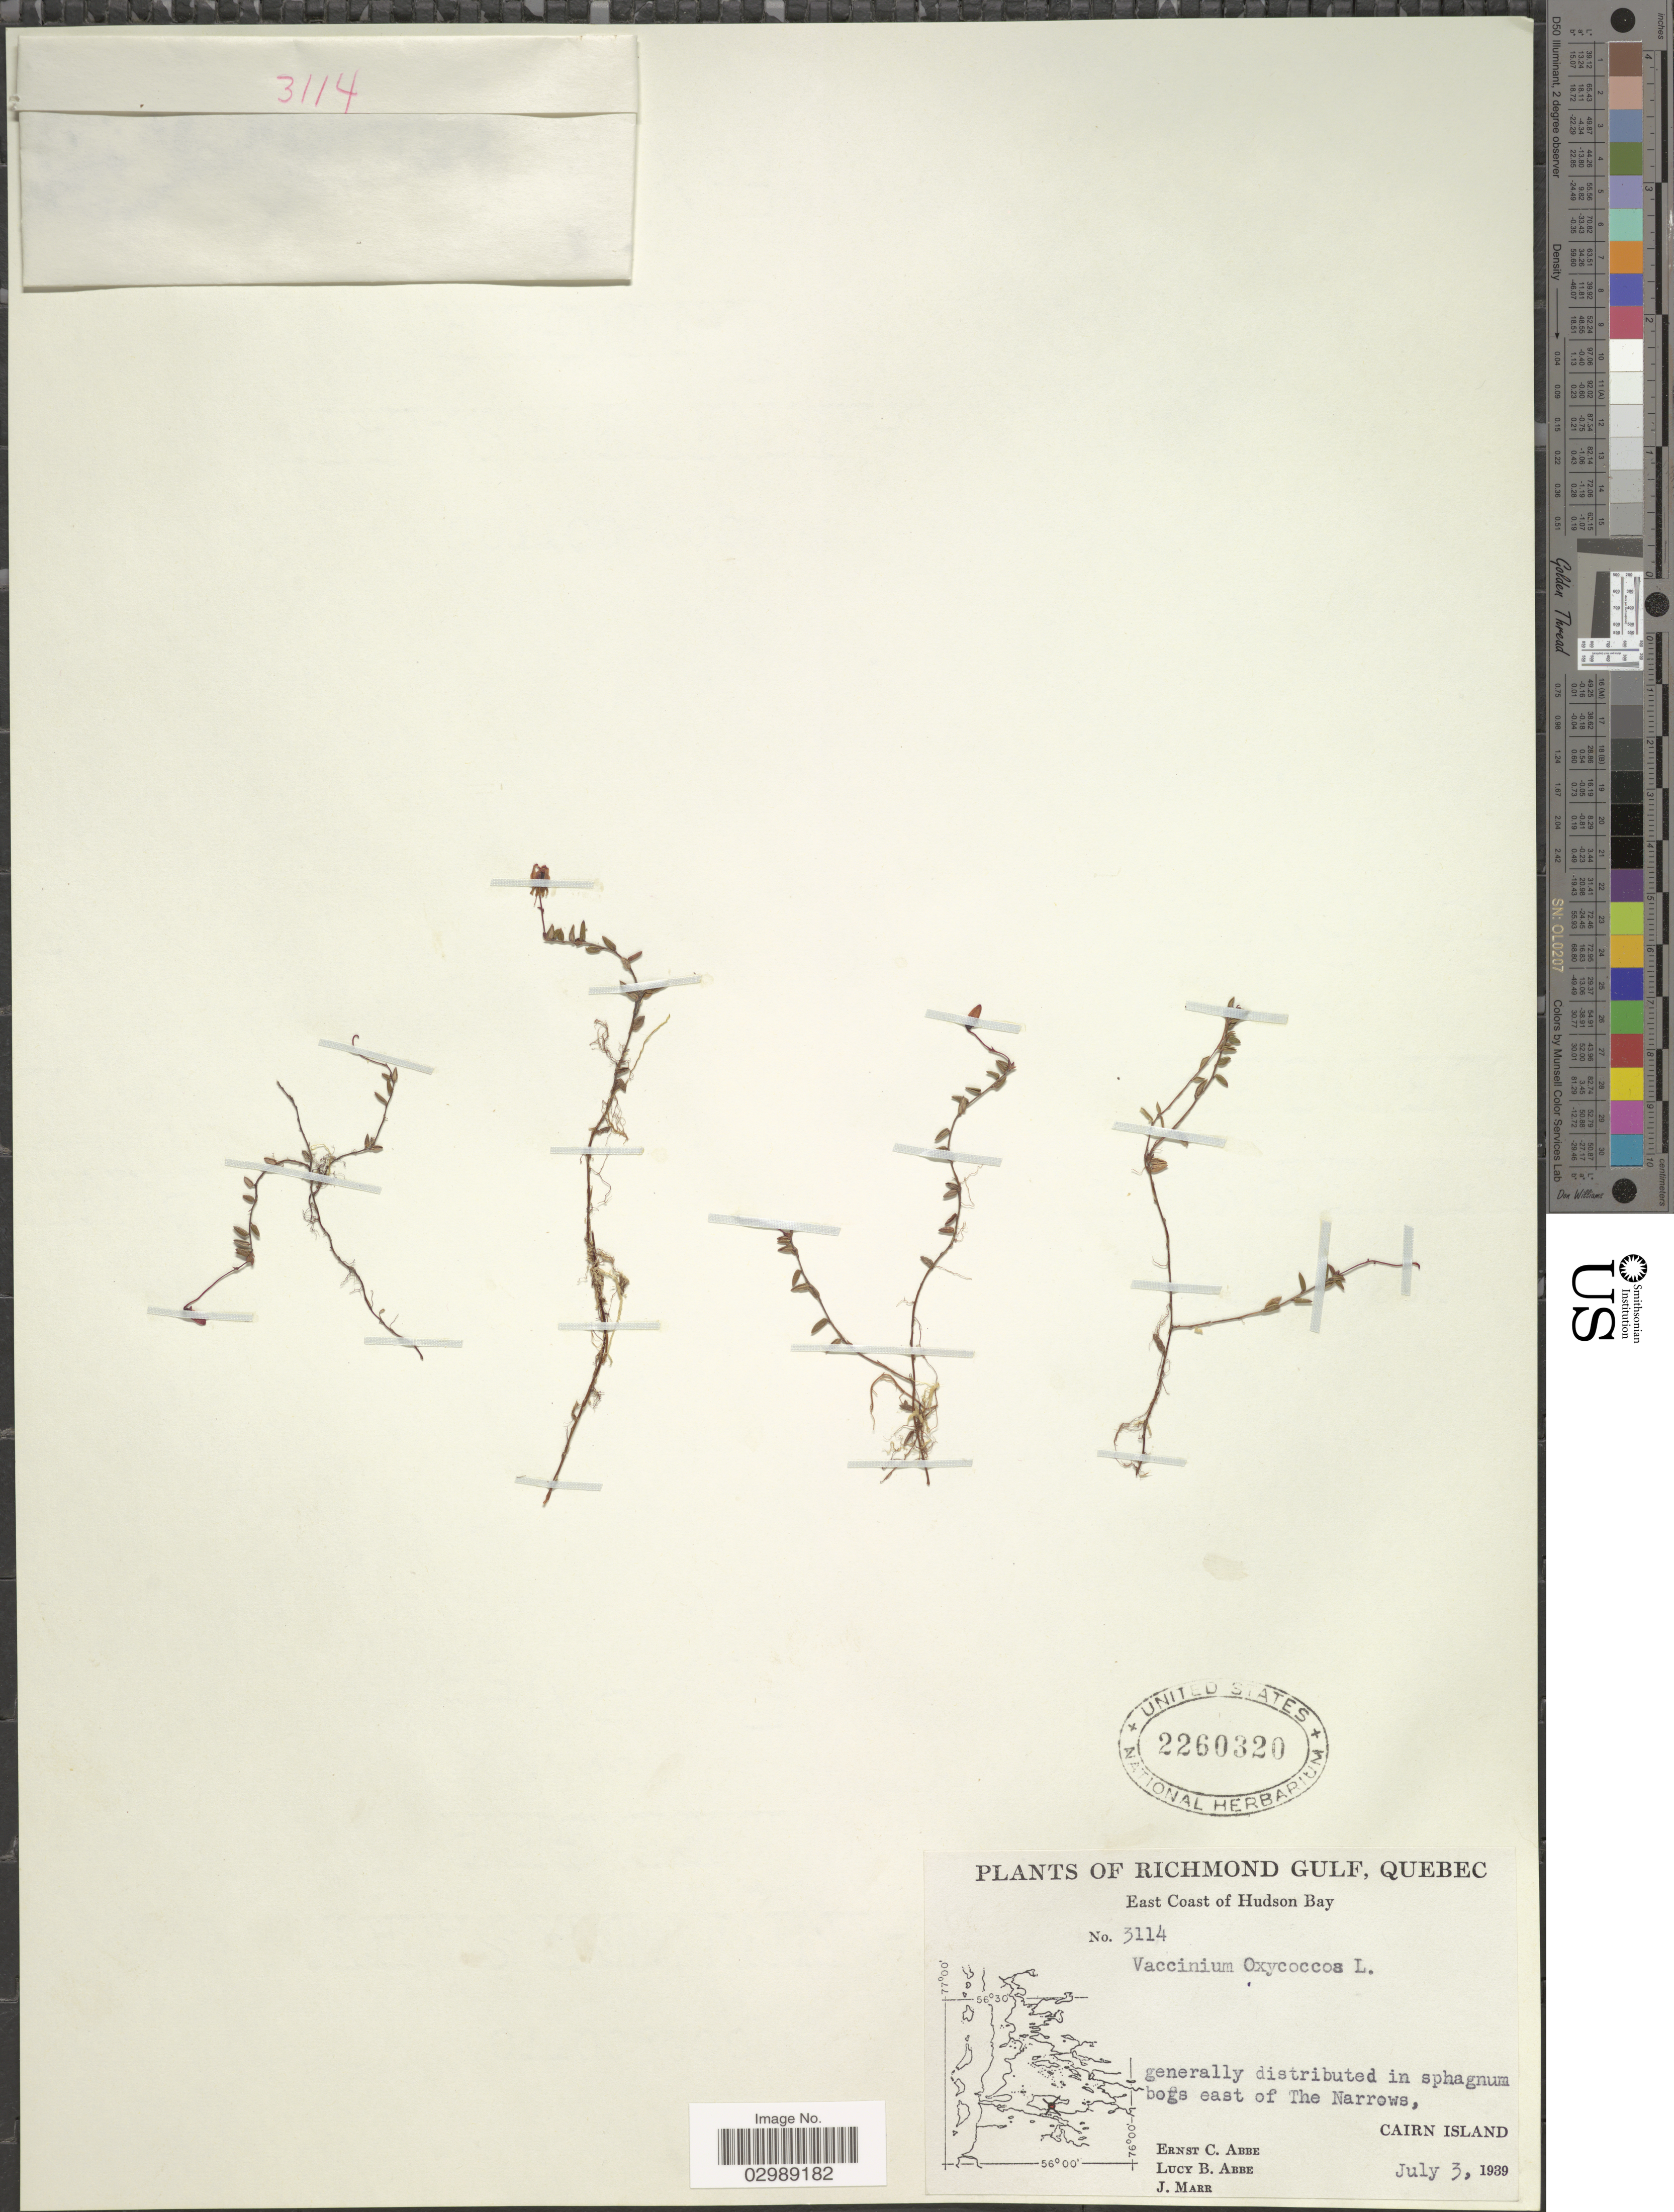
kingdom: Plantae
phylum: Tracheophyta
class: Magnoliopsida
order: Ericales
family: Ericaceae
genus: Vaccinium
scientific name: Vaccinium oxycoccos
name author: L.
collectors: E. C. Abbe, L. B. Abbe & J. Marr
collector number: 3114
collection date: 1939-07-03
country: Canada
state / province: Quebec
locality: Richmond Gulf. East Coast of Hudson Bay, bogs east of The Narrows, CairnIsland.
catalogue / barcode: US 2260320